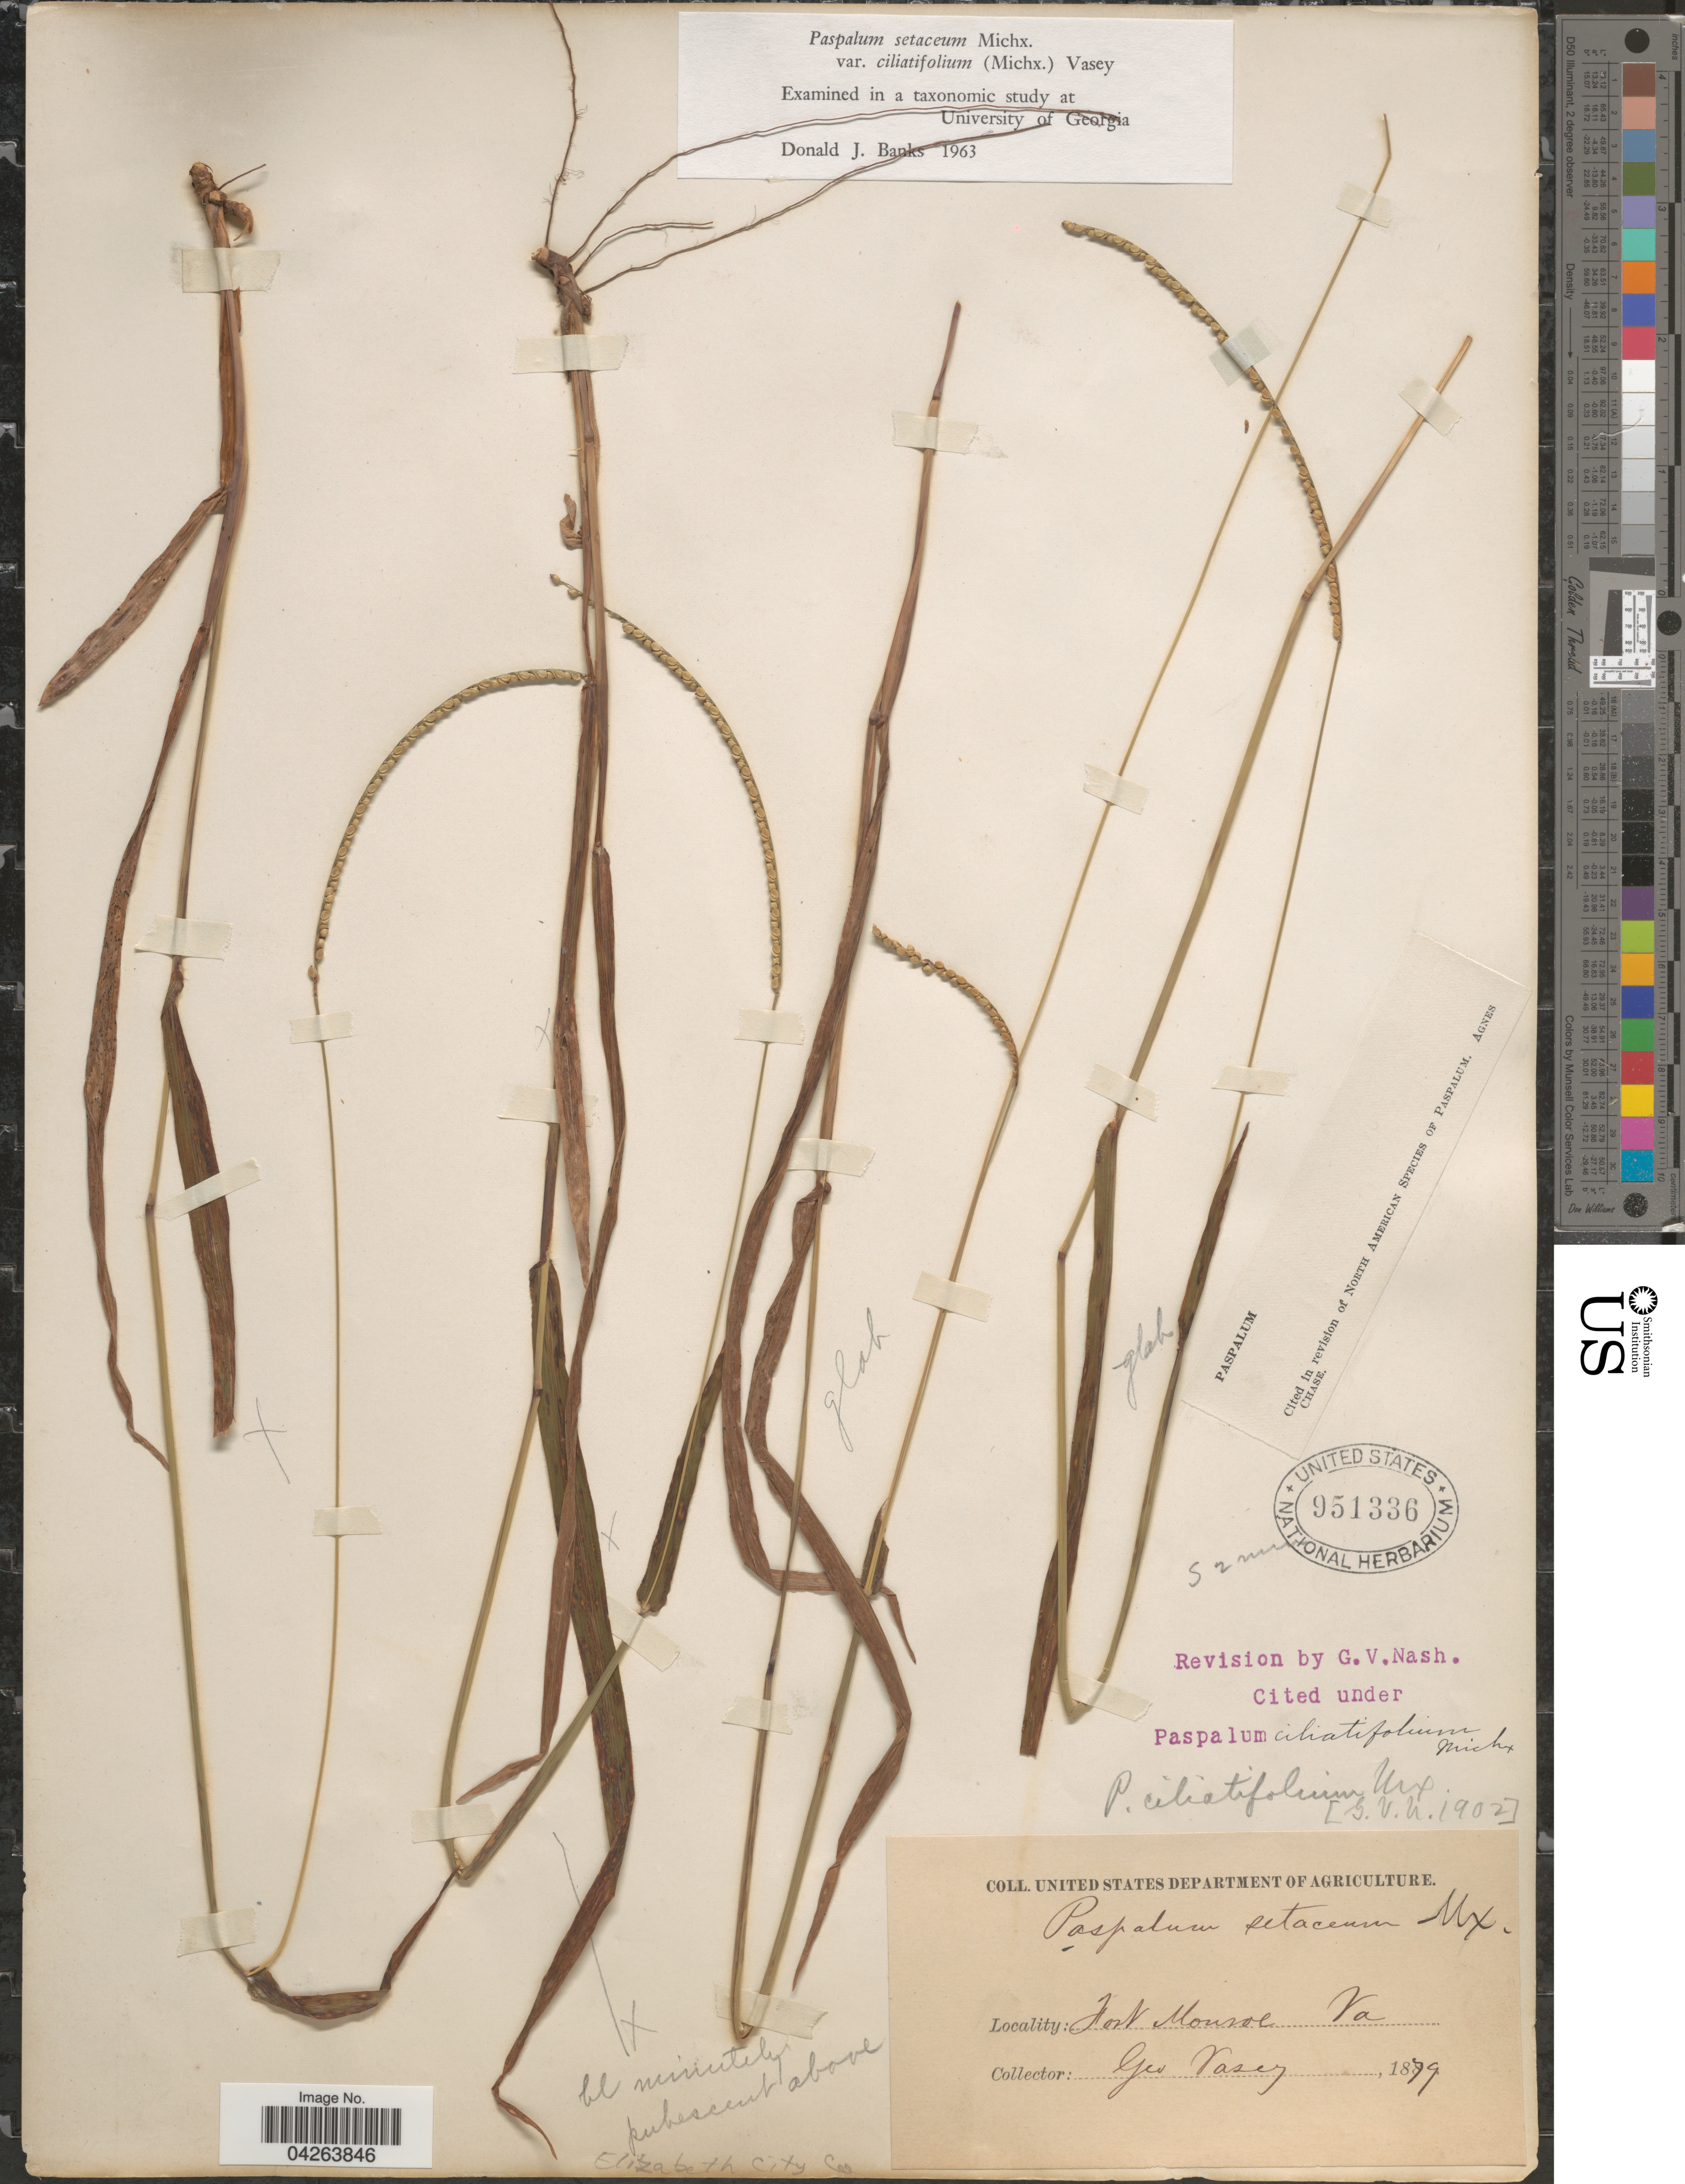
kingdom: Plantae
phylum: Tracheophyta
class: Liliopsida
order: Poales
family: Poaceae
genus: Paspalum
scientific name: Paspalum setaceum var. ciliatifolium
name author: (Michx.) Vasey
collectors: G. R. Vasey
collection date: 1879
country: United States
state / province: Virginia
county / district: Rappahannock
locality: Fort Monroe. Elizabeth City Co.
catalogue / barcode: US 951336